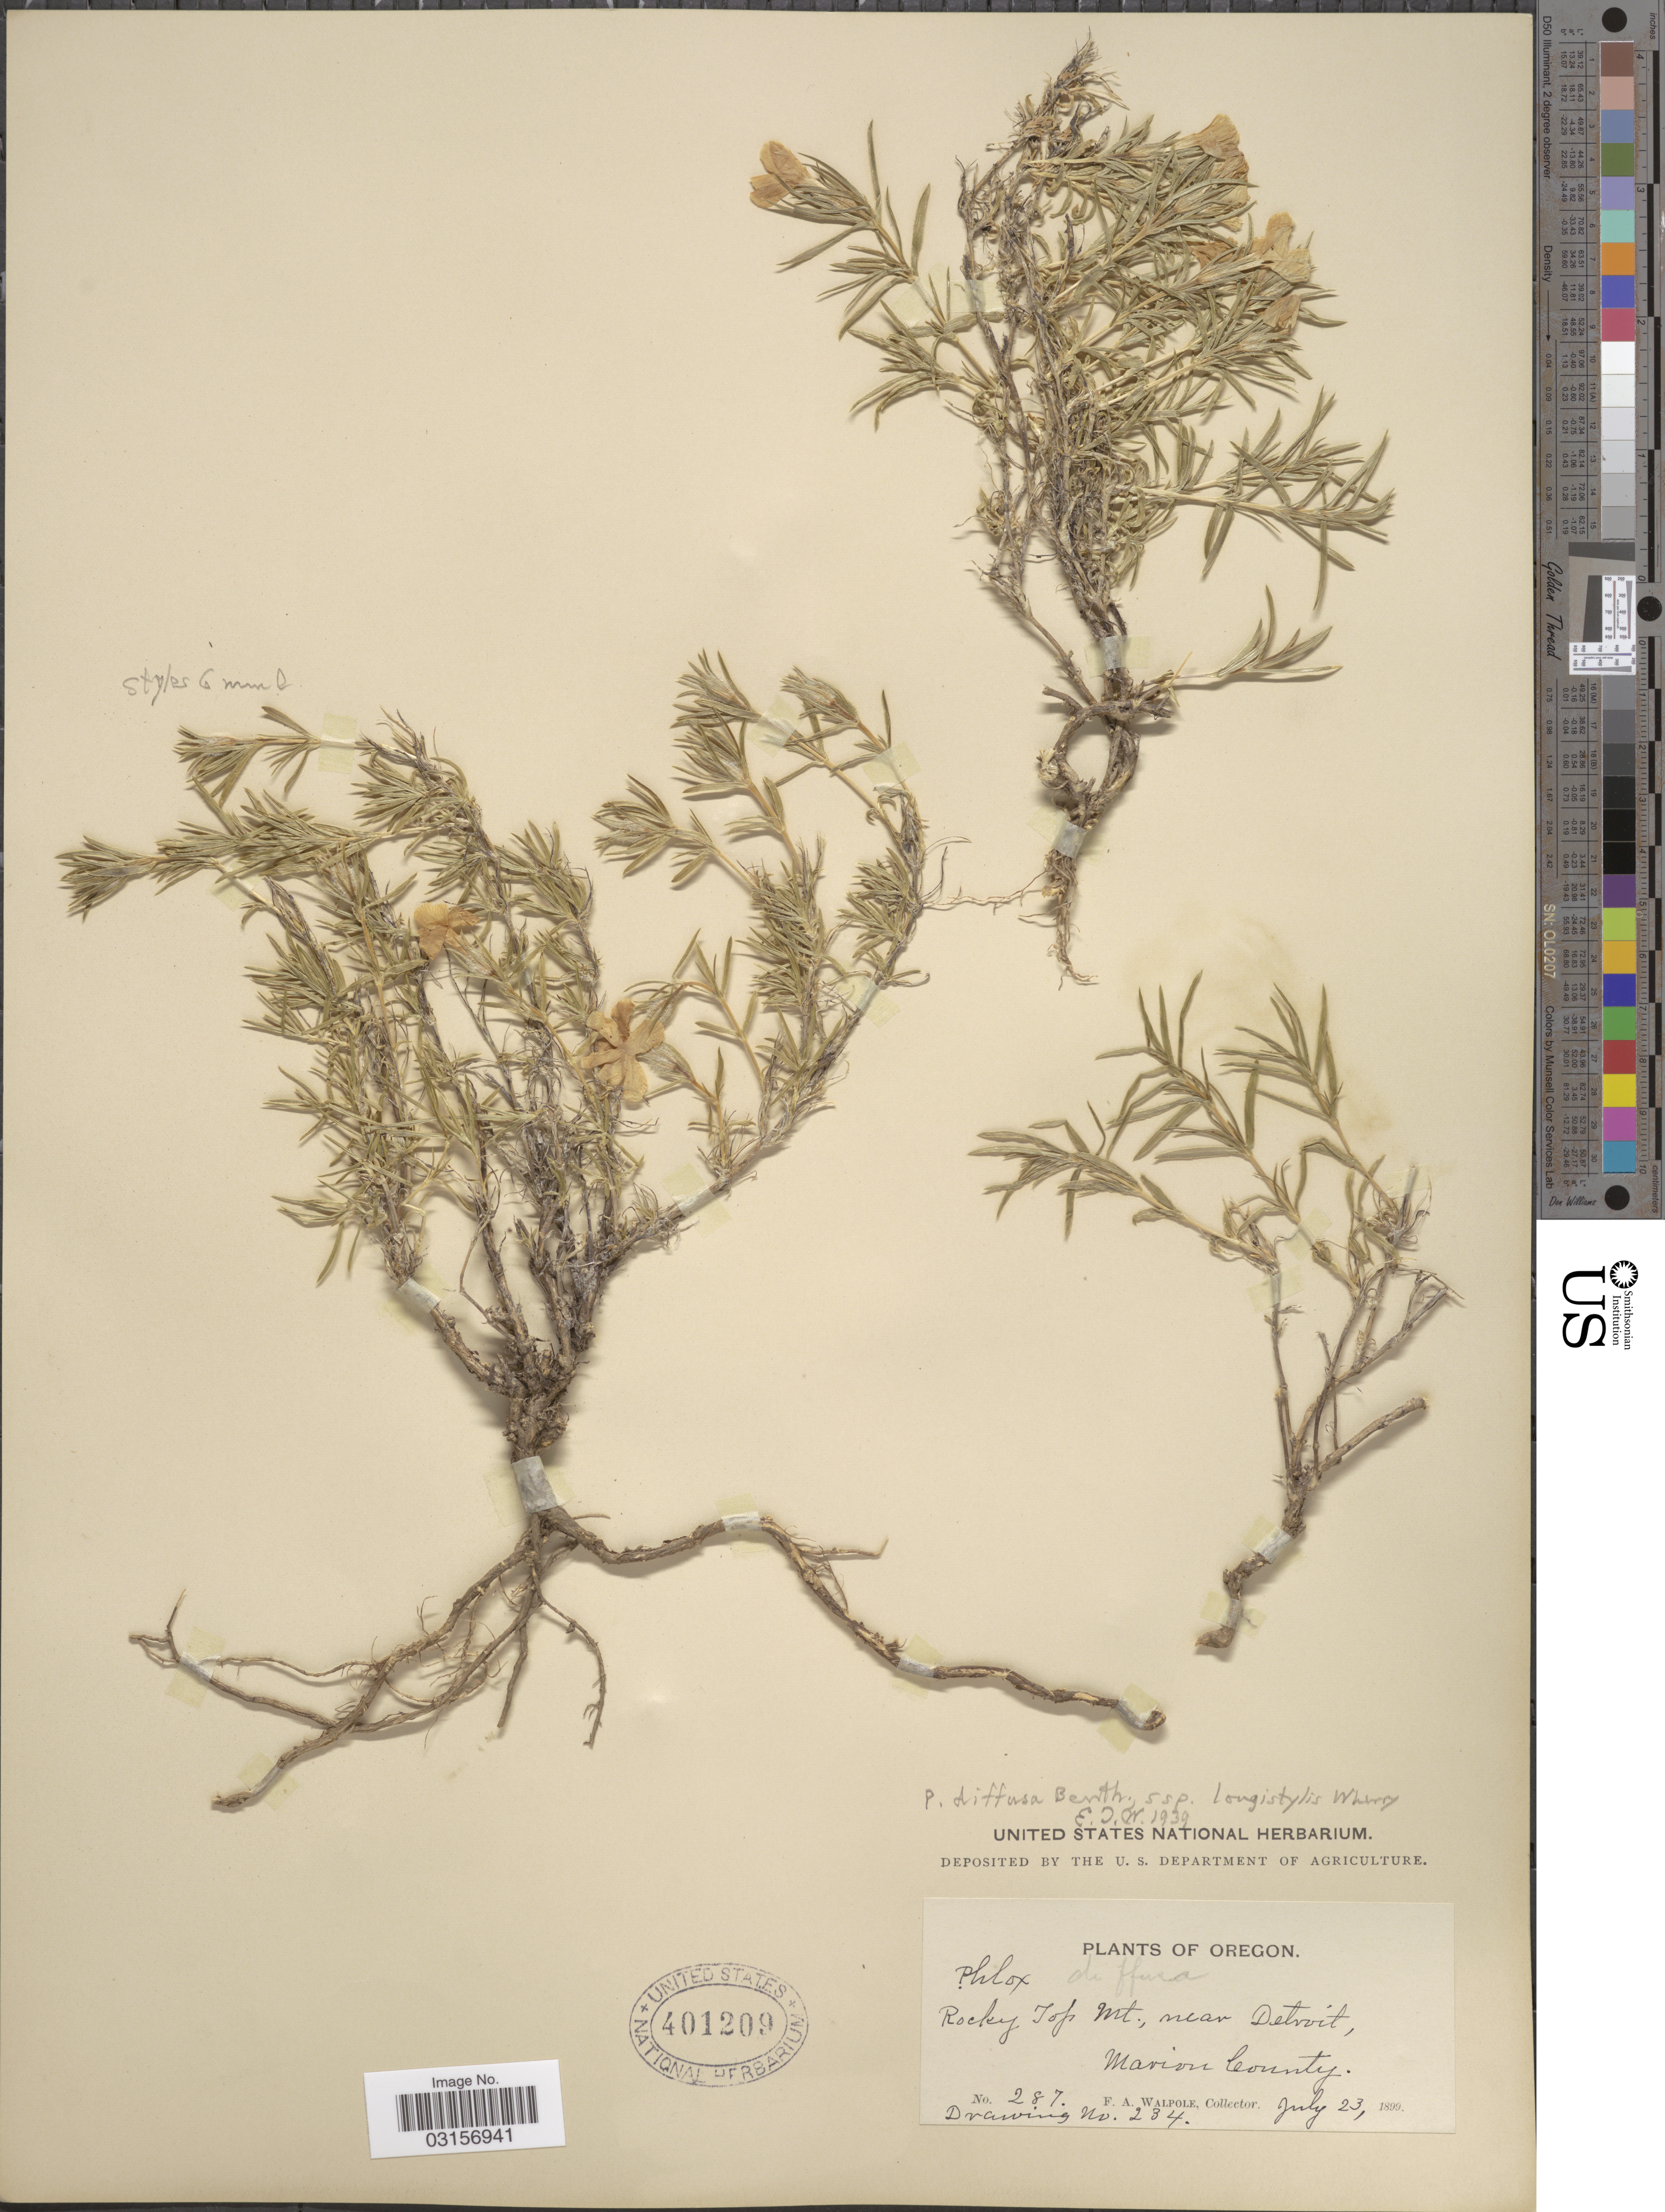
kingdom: Plantae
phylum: Tracheophyta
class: Magnoliopsida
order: Ericales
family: Polemoniaceae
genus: Phlox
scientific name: Phlox diffusa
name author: Benth.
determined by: Mayfield, M. H.; Ferguson, C. J.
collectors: F. Walpole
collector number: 287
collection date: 1899-07-23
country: United States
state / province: Oregon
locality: Rocky Top Mt., near Detroit, Marion County.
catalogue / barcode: US 401209